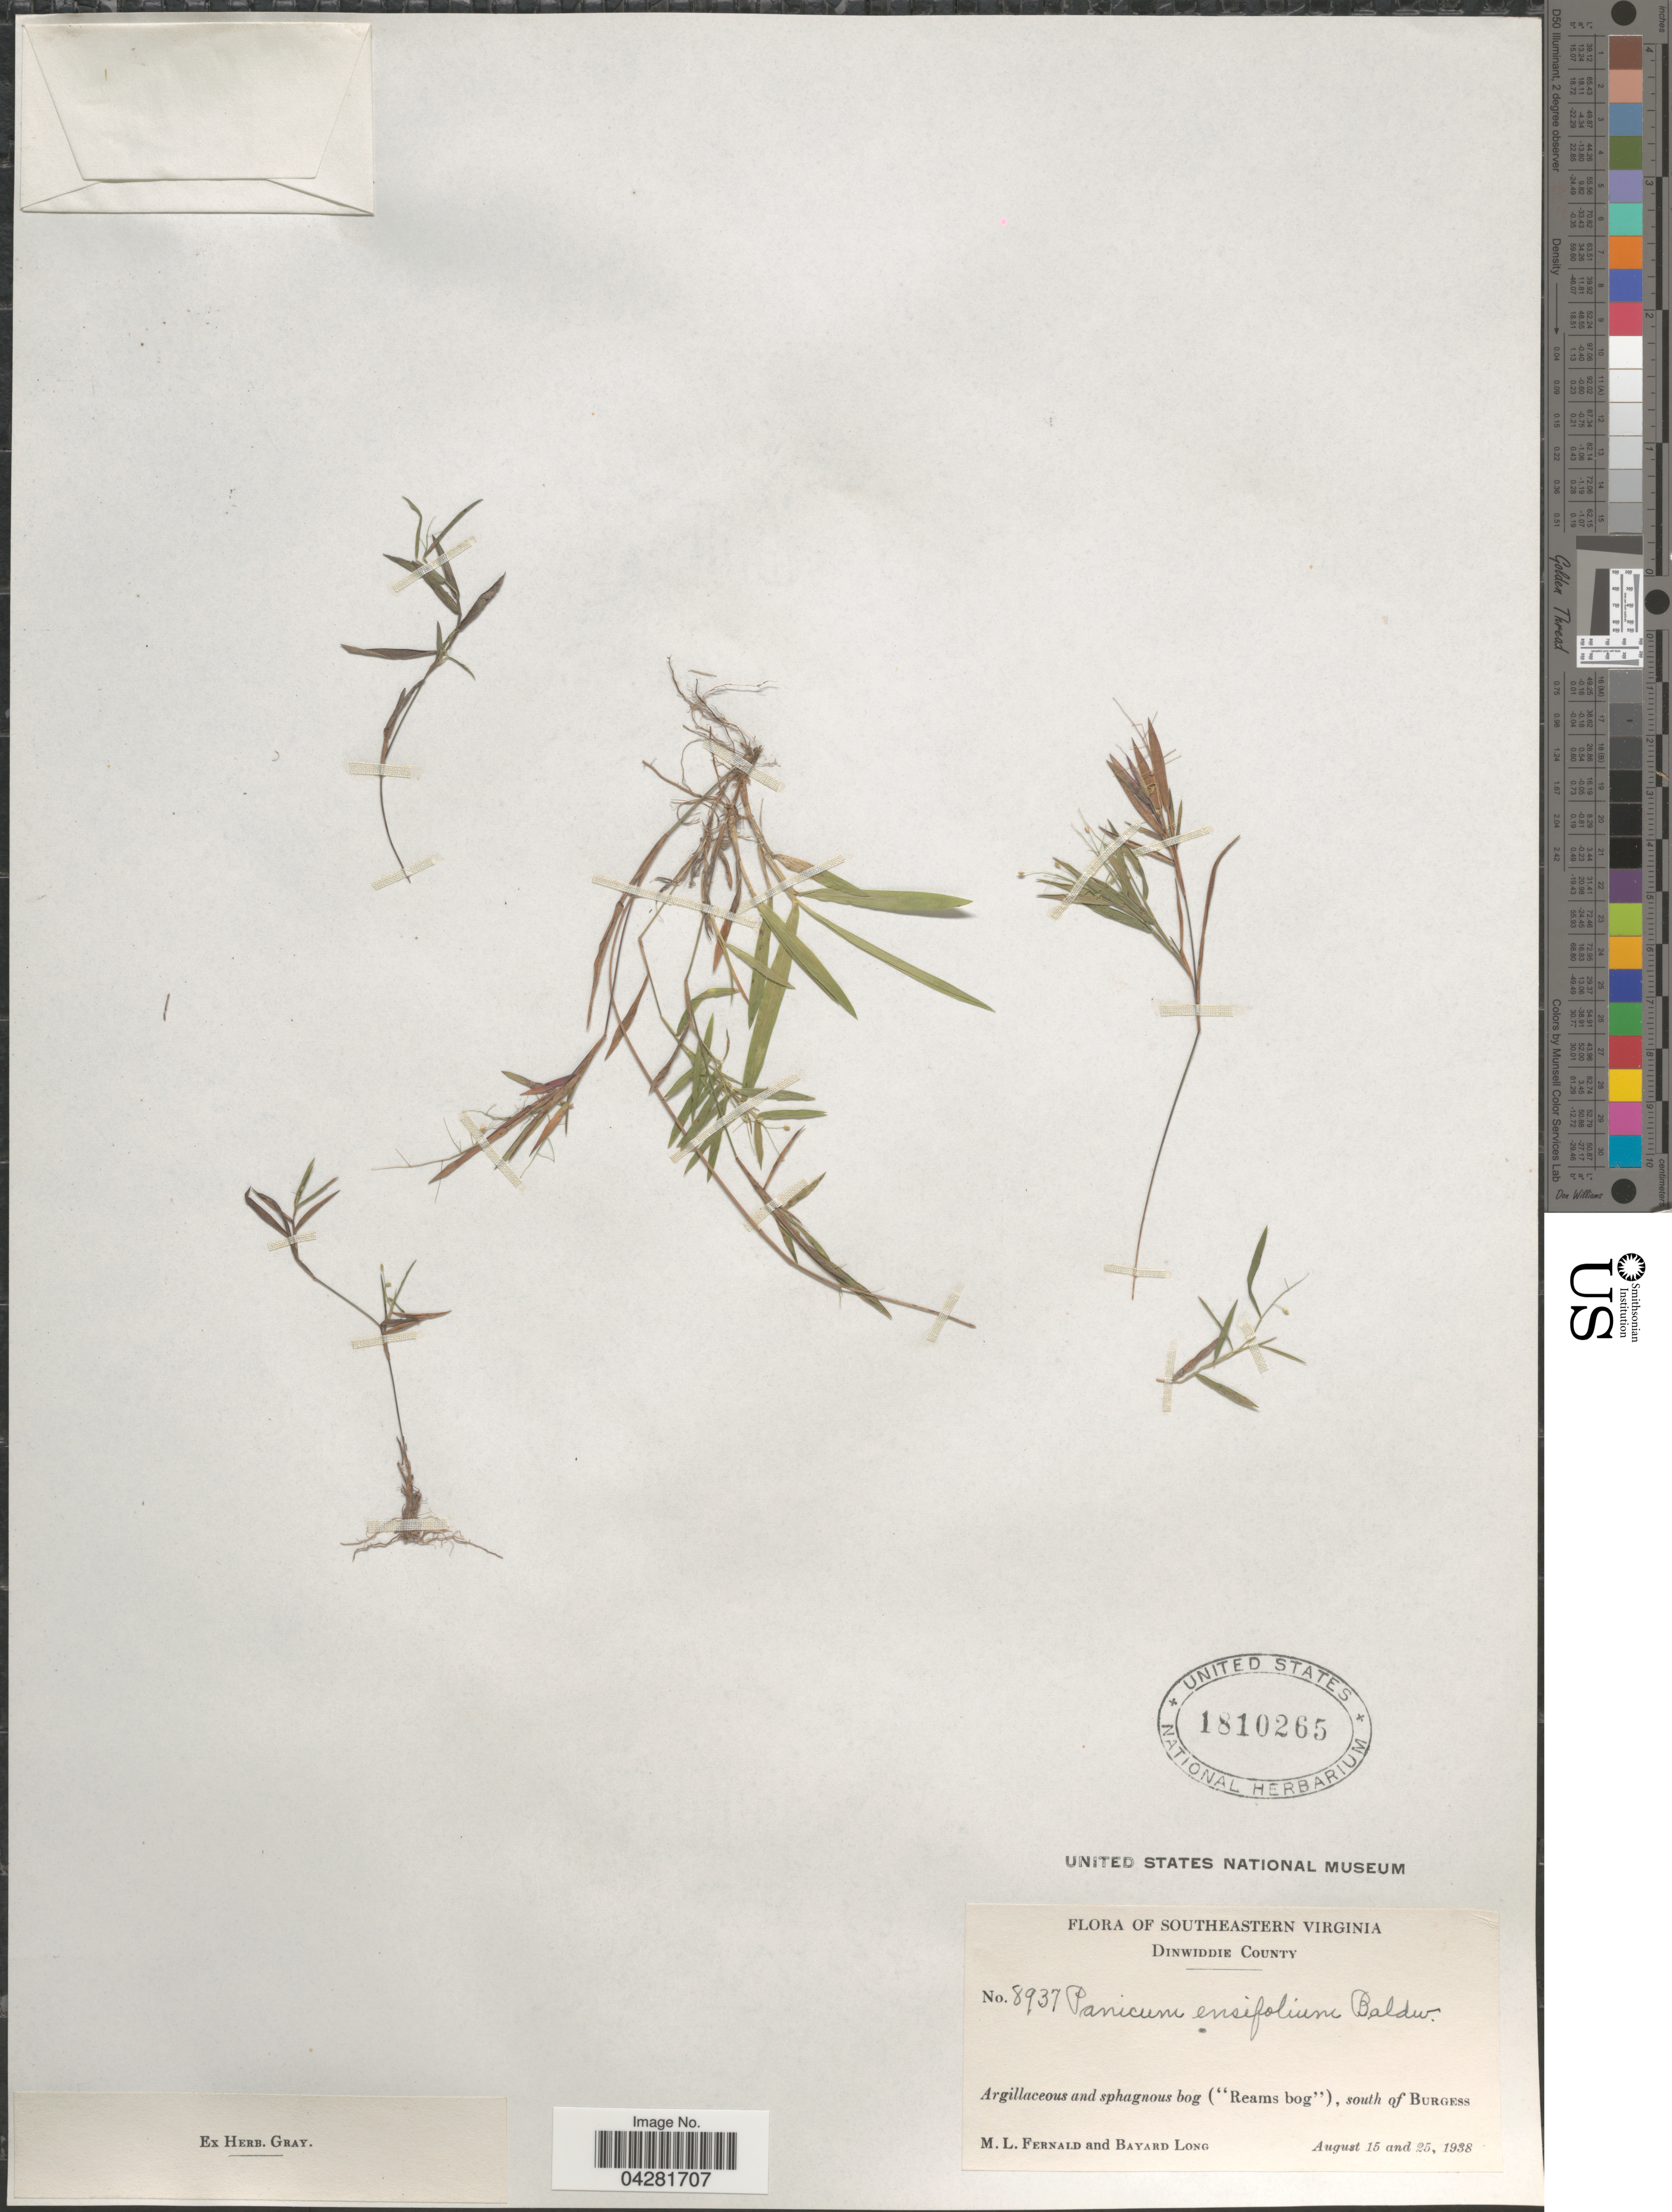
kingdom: Plantae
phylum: Tracheophyta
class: Liliopsida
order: Poales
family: Poaceae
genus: Dichanthelium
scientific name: Dichanthelium ensifolium var. ensifolium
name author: (Baldwin ex Elliot) Gould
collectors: M. L. Fernald & B. Long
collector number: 8937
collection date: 1938-08-15/1938-08-25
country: United States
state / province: Virginia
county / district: Dinwiddie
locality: Southeastern Virginia. Dinwiddie County. Argillaceous and sphagnous bog ("Reams bog"), south of Burgess.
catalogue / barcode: US 1810265